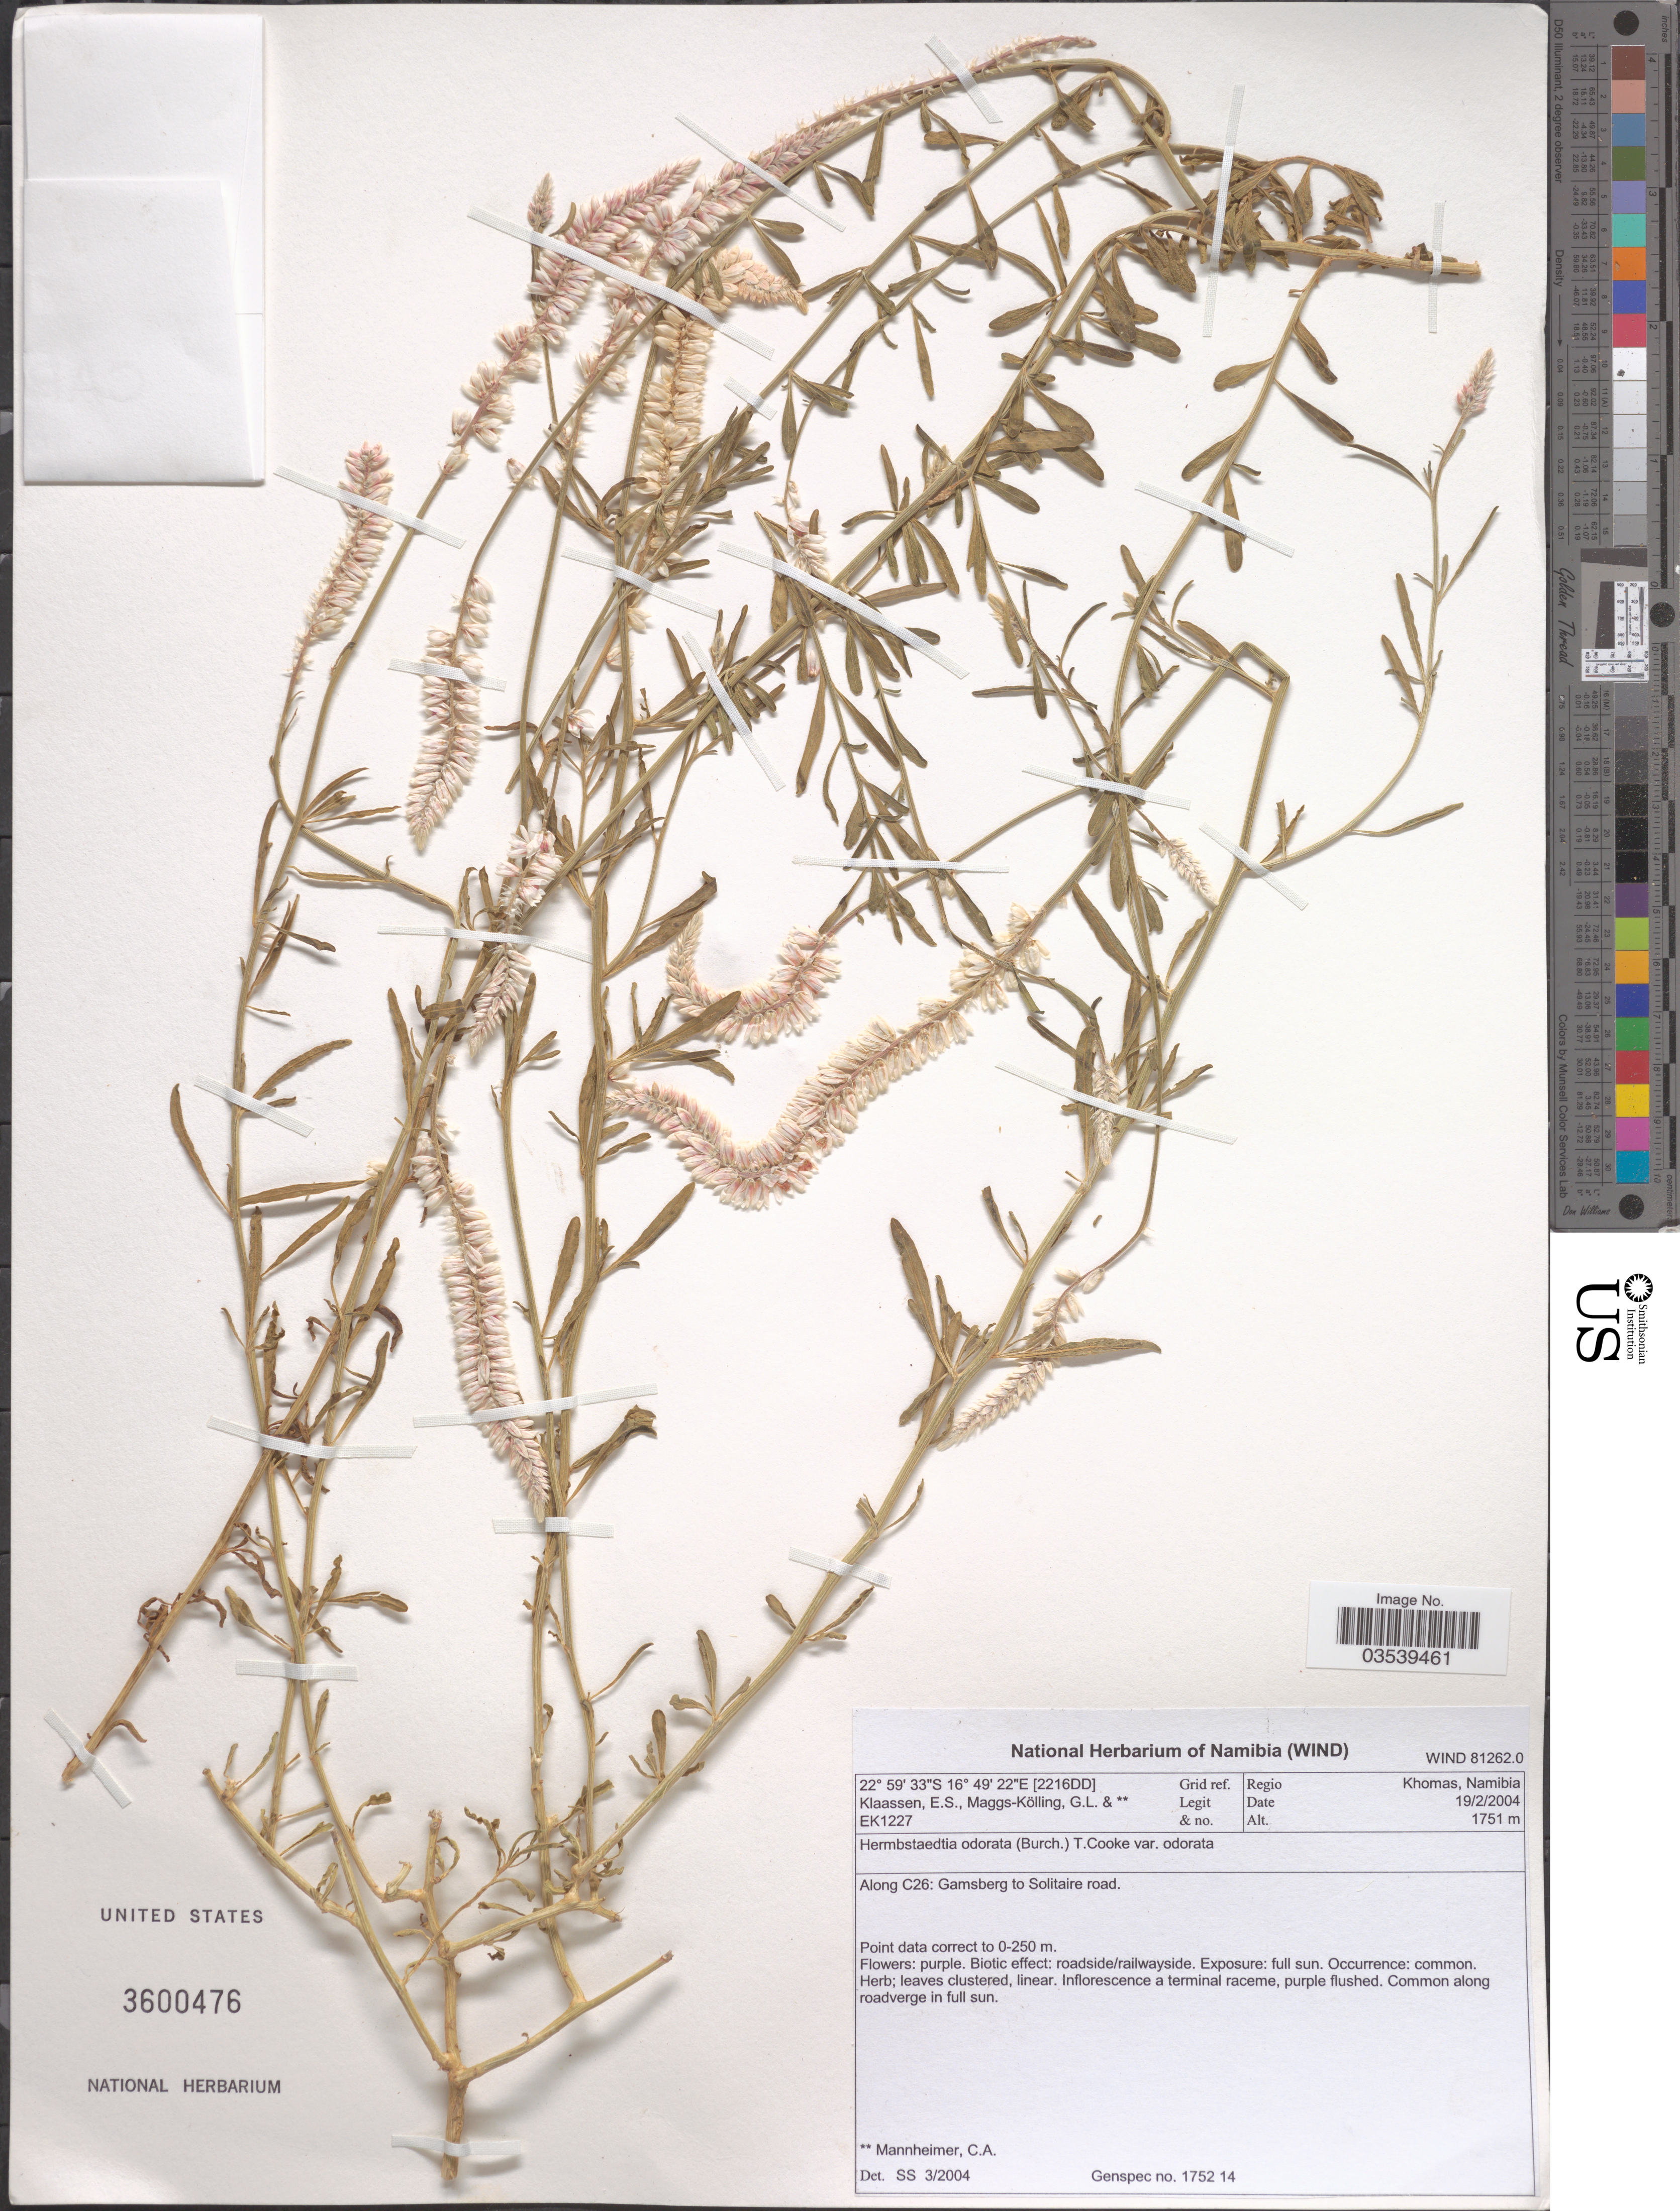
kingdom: Plantae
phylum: Tracheophyta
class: Magnoliopsida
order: Caryophyllales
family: Amaranthaceae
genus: Hermbstaedtia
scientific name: Hermbstaedtia odorata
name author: (Burch.) T. Cooke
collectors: E. S. Klaassen & G. L. Maggs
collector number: EK1227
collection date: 2004-02-19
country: Namibia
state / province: Khomas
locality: Grid ref. [2216DD]. Region Khomas. Along C26: Gamsberg to Solitaire road.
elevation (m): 1751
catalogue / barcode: US 3600476